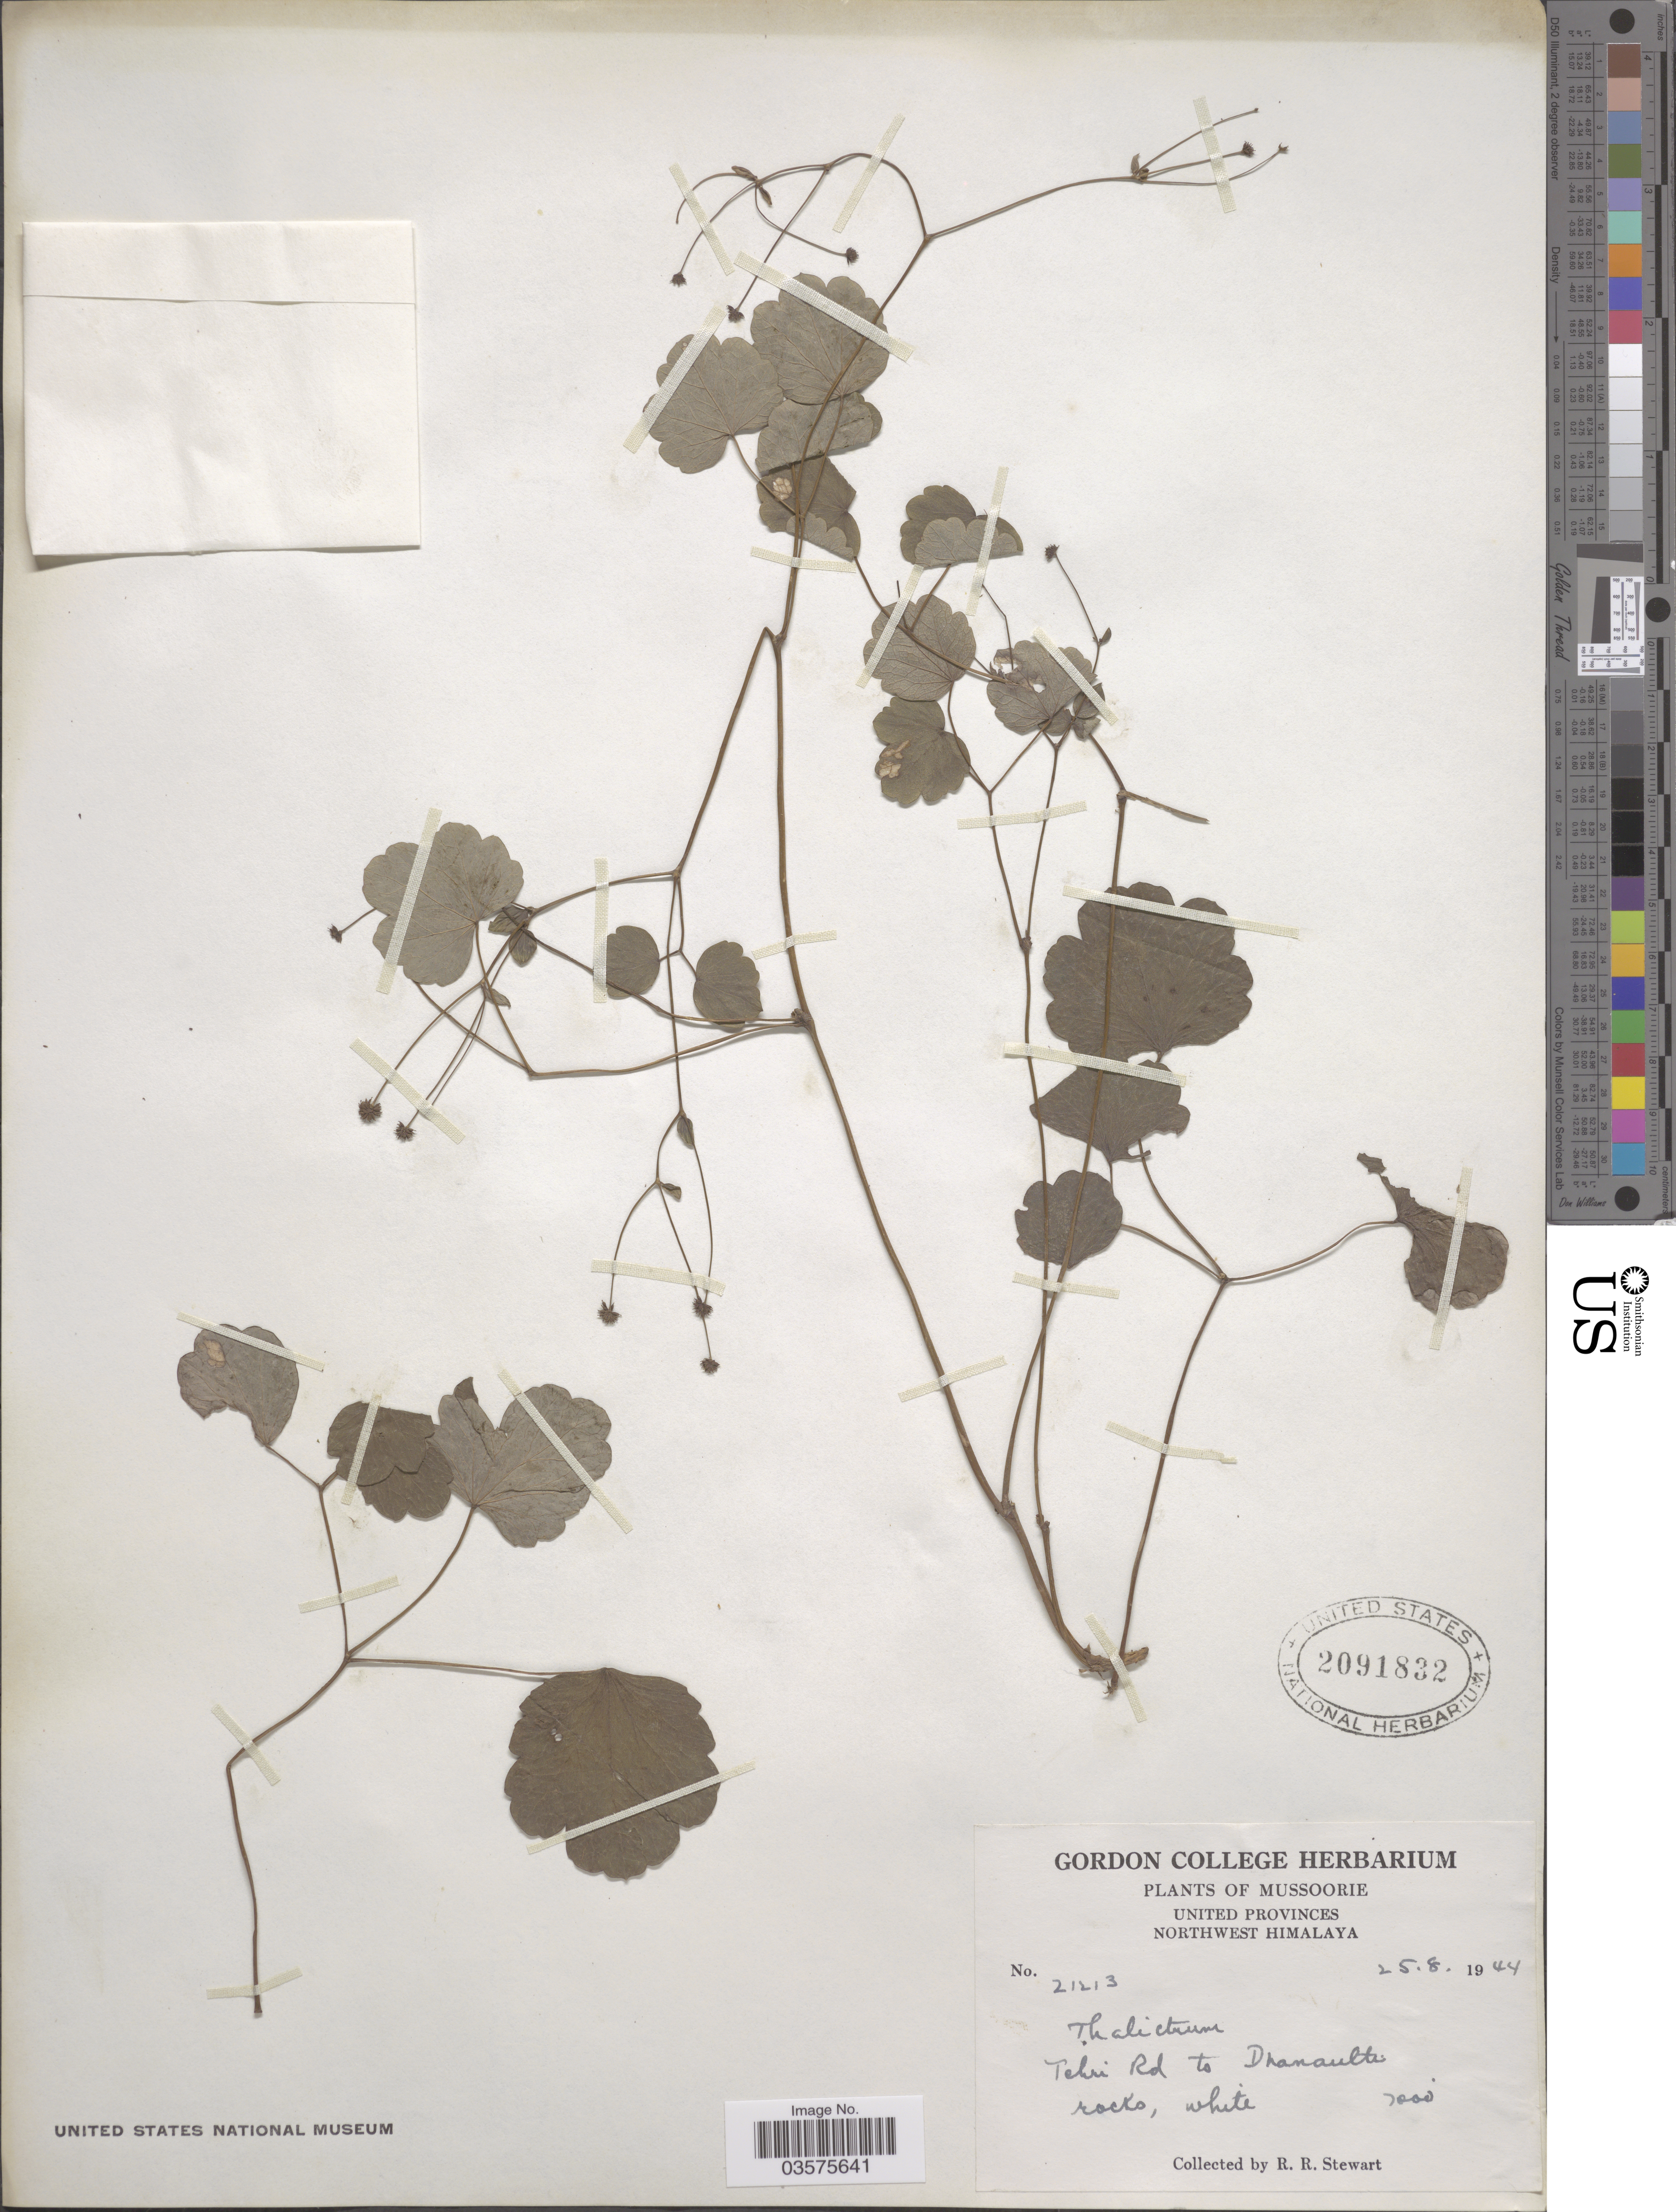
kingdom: Plantae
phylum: Tracheophyta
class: Magnoliopsida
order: Ranunculales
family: Ranunculaceae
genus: Thalictrum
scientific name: Thalictrum sp.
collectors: R. Stewart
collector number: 21213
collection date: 1944-08-25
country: India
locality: Mussoorie. United Provinces Northwest Himalaya. Tehri Rd to Dhanaulti.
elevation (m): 2134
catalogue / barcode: US 2091832